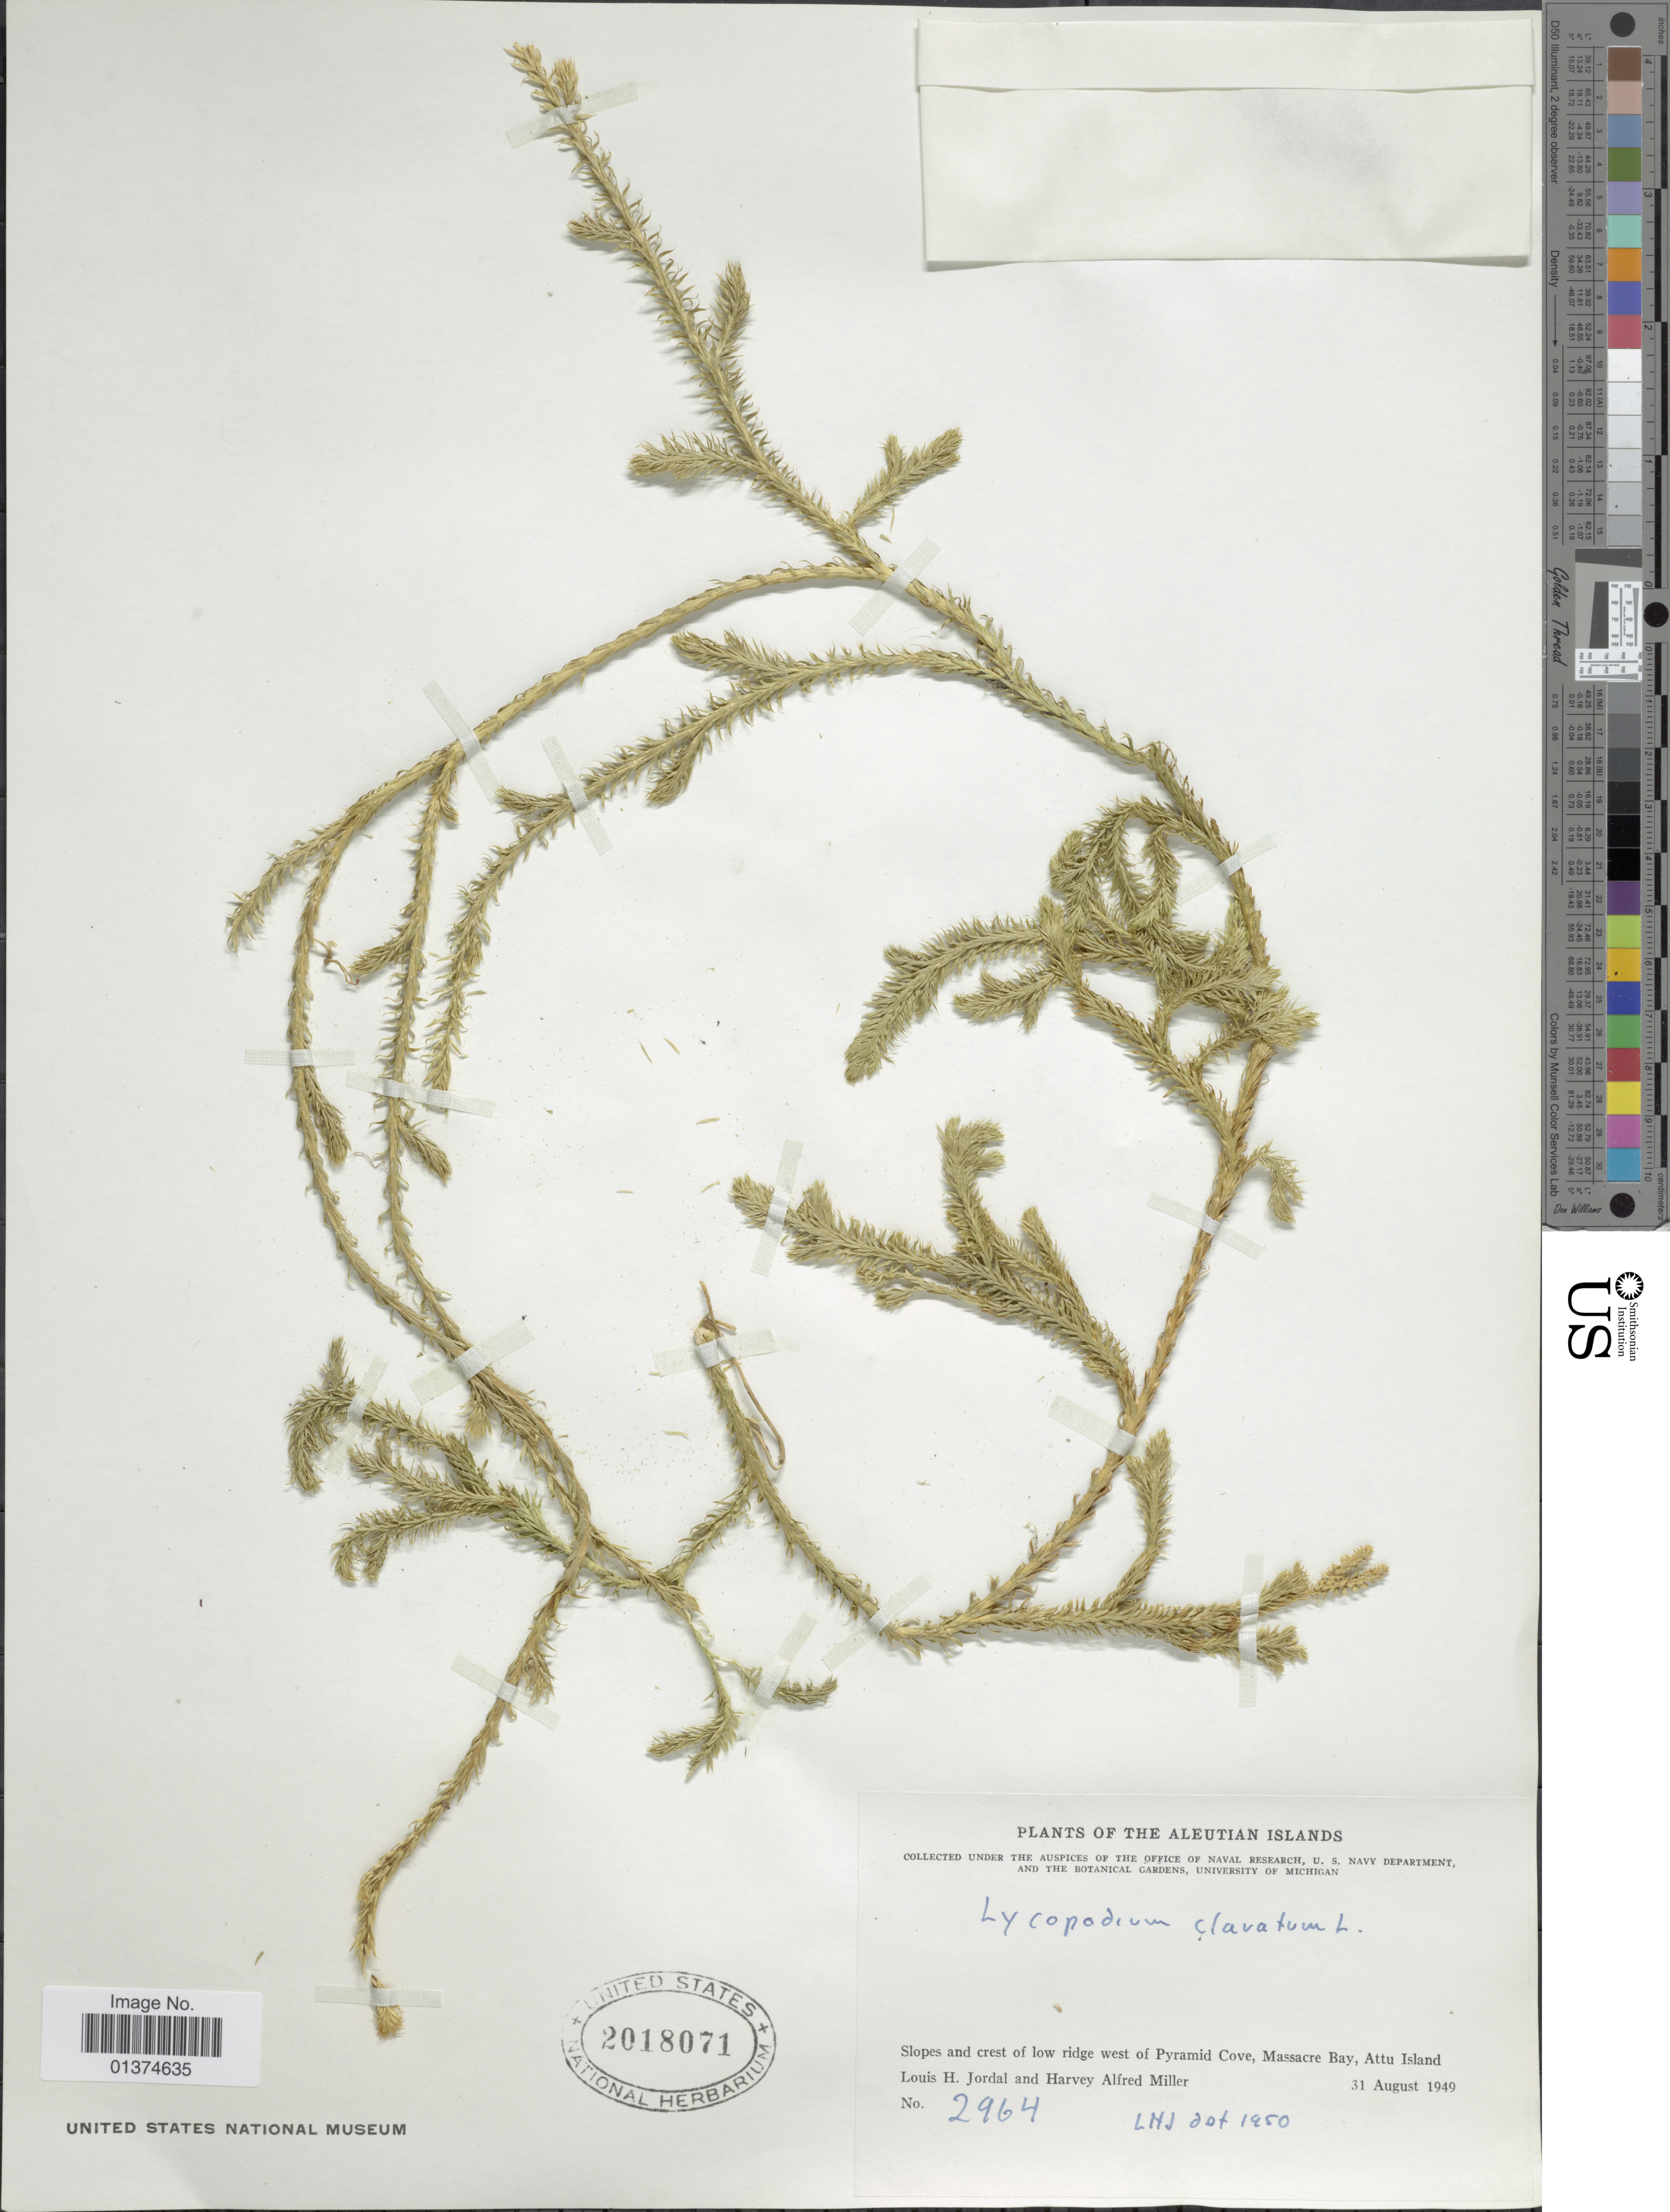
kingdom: Plantae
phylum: Tracheophyta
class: Lycopodiopsida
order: Lycopodiales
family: Lycopodiaceae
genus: Lycopodium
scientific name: Lycopodium clavatum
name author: L.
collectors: L. Jordal & H. A. Miller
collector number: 2694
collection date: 1949-08-31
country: United States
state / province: Alaska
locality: The Aleutian Islands. Slopes and crest of low ridge west of Pyramid Cove, Massacre Bay, Attu Island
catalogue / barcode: US 2018071